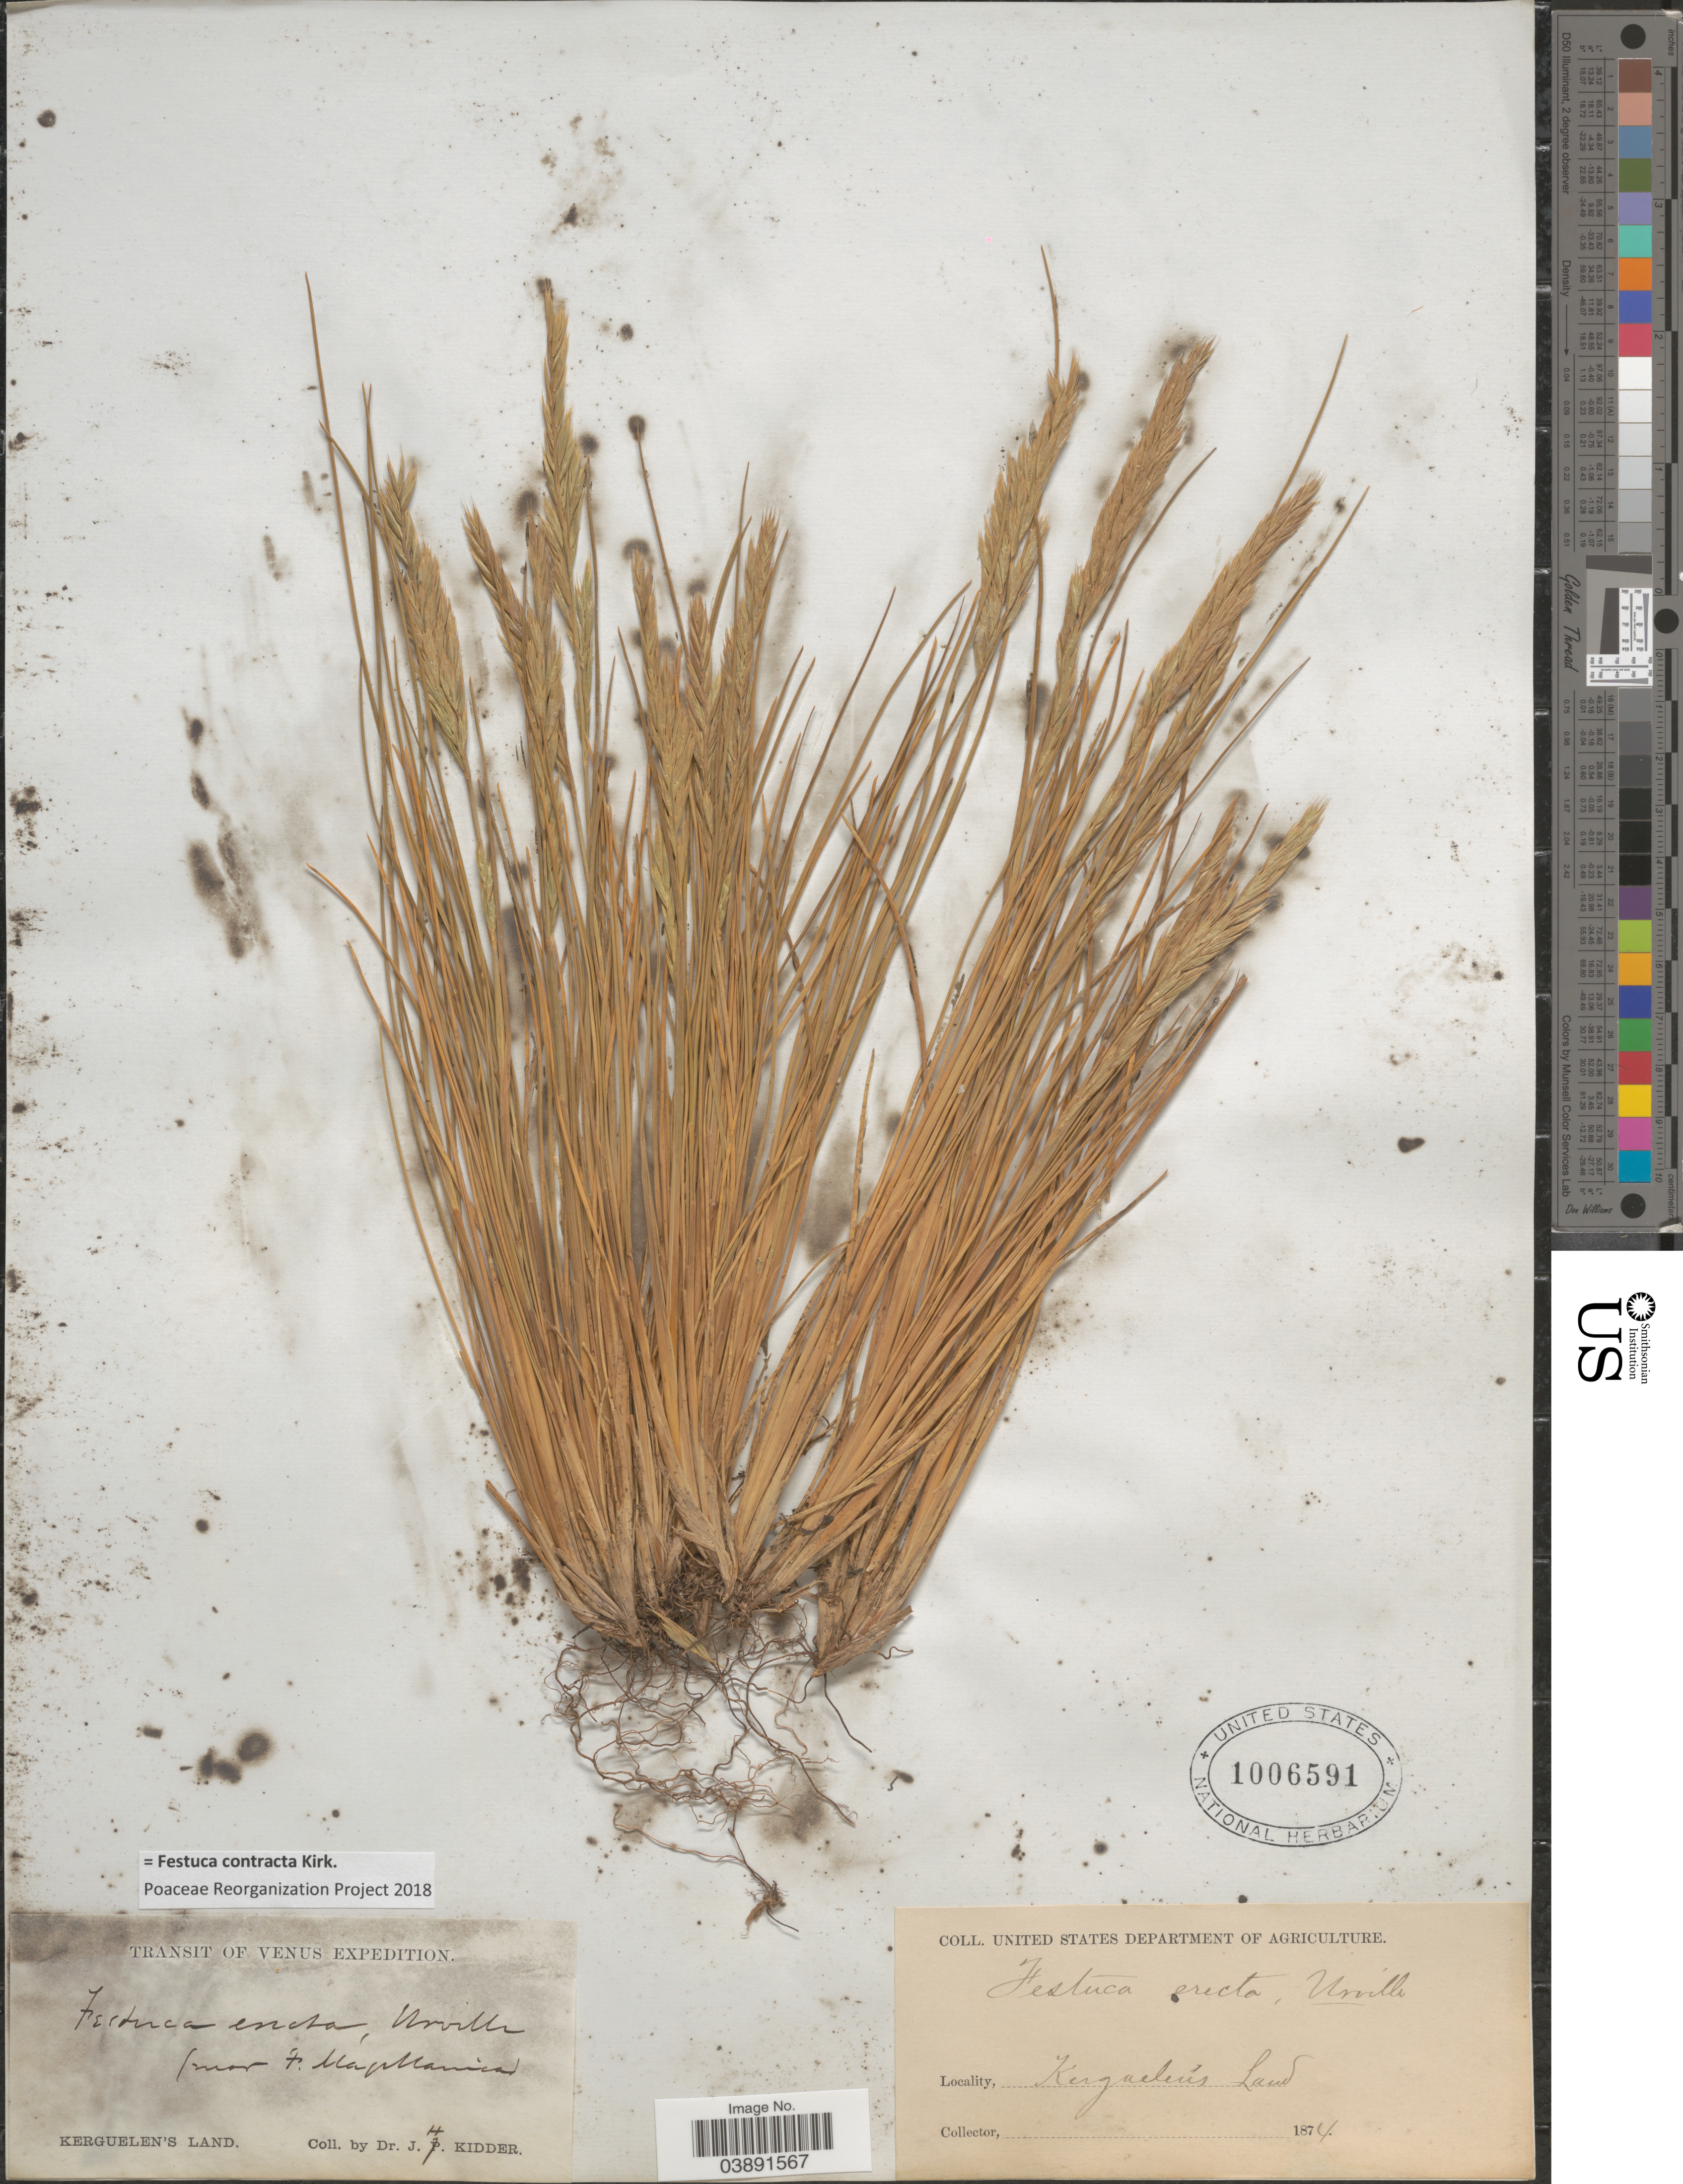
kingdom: Plantae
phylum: Tracheophyta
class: Liliopsida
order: Poales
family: Poaceae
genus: Festuca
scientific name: Festuca contracta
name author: Kirk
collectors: J. Kidder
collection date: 1874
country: French Southern Territories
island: Kerguelen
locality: Kerguelen's Land.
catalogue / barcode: US 1006591